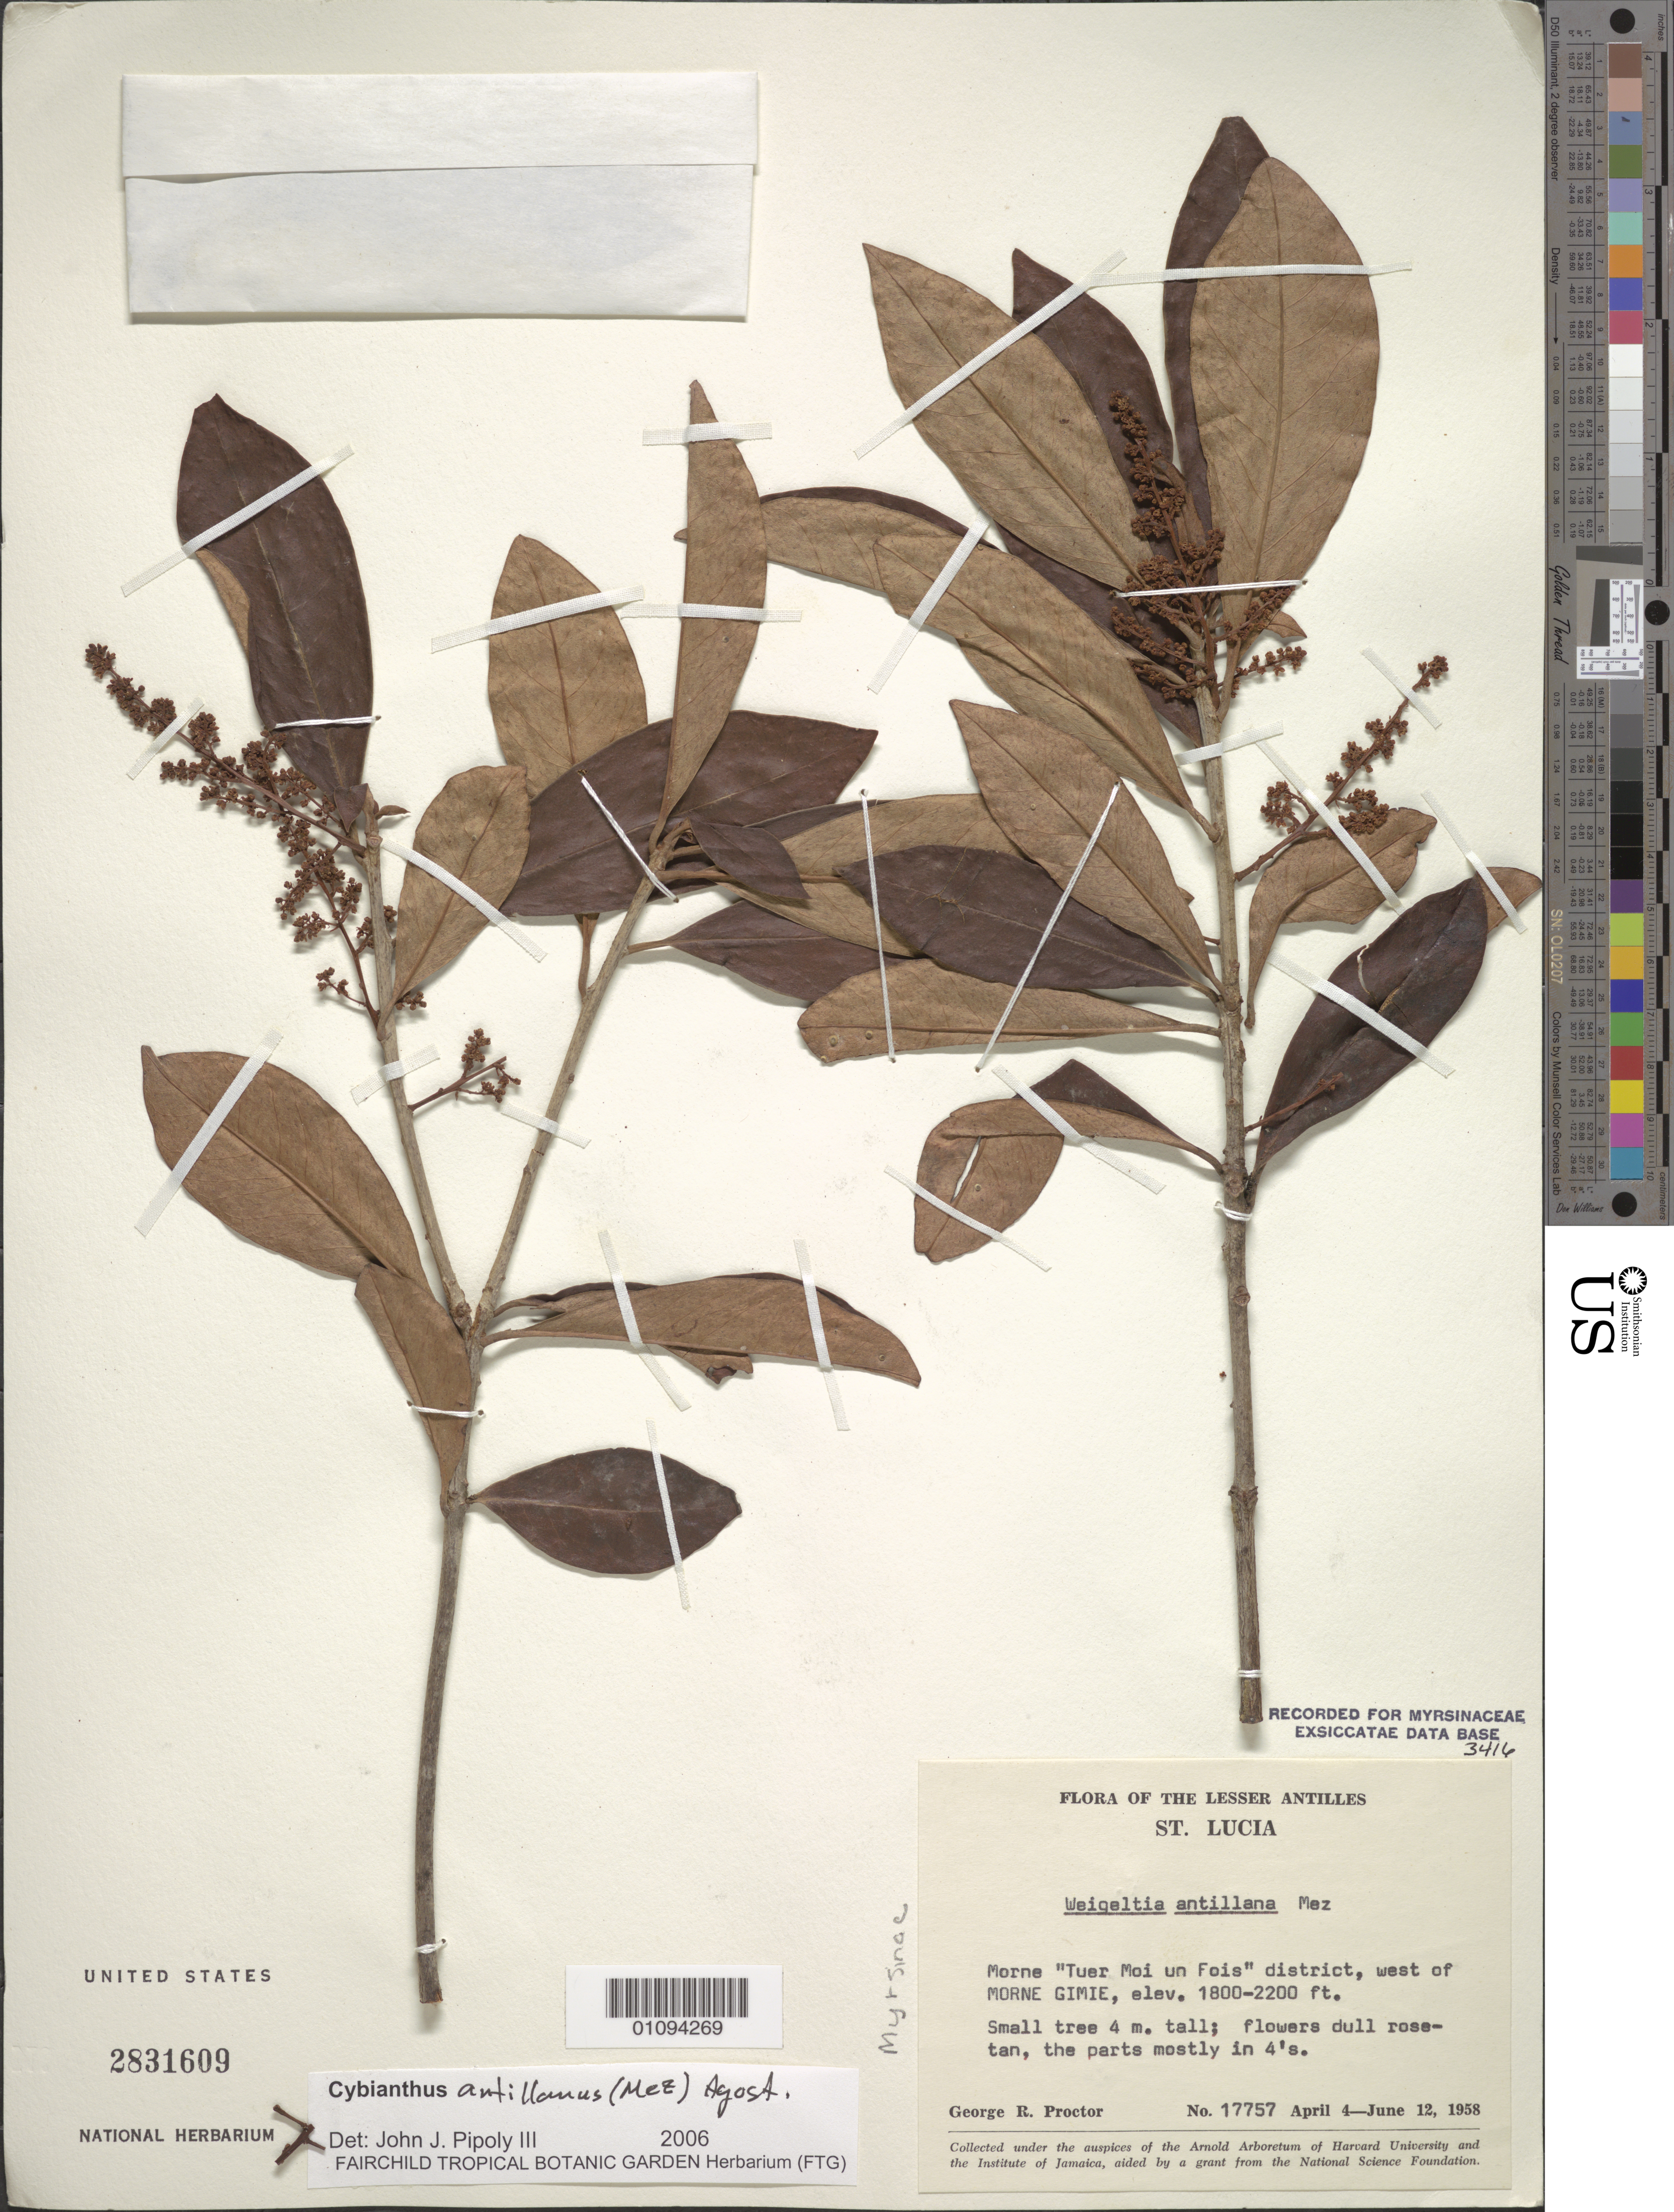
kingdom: Plantae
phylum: Tracheophyta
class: Magnoliopsida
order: Ericales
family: Primulaceae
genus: Cybianthus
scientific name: Cybianthus antillanus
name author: (Mez) G. Agostini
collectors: G. R. Proctor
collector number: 17757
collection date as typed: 04 Apr 1958 to 12 Jun 1958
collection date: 1958-04-04/1958-06-12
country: St. Lucia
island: St. Lucia I.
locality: Morne "Tuer Moi un Fois" district, W of Morne Gimie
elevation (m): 549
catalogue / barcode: US 2831609